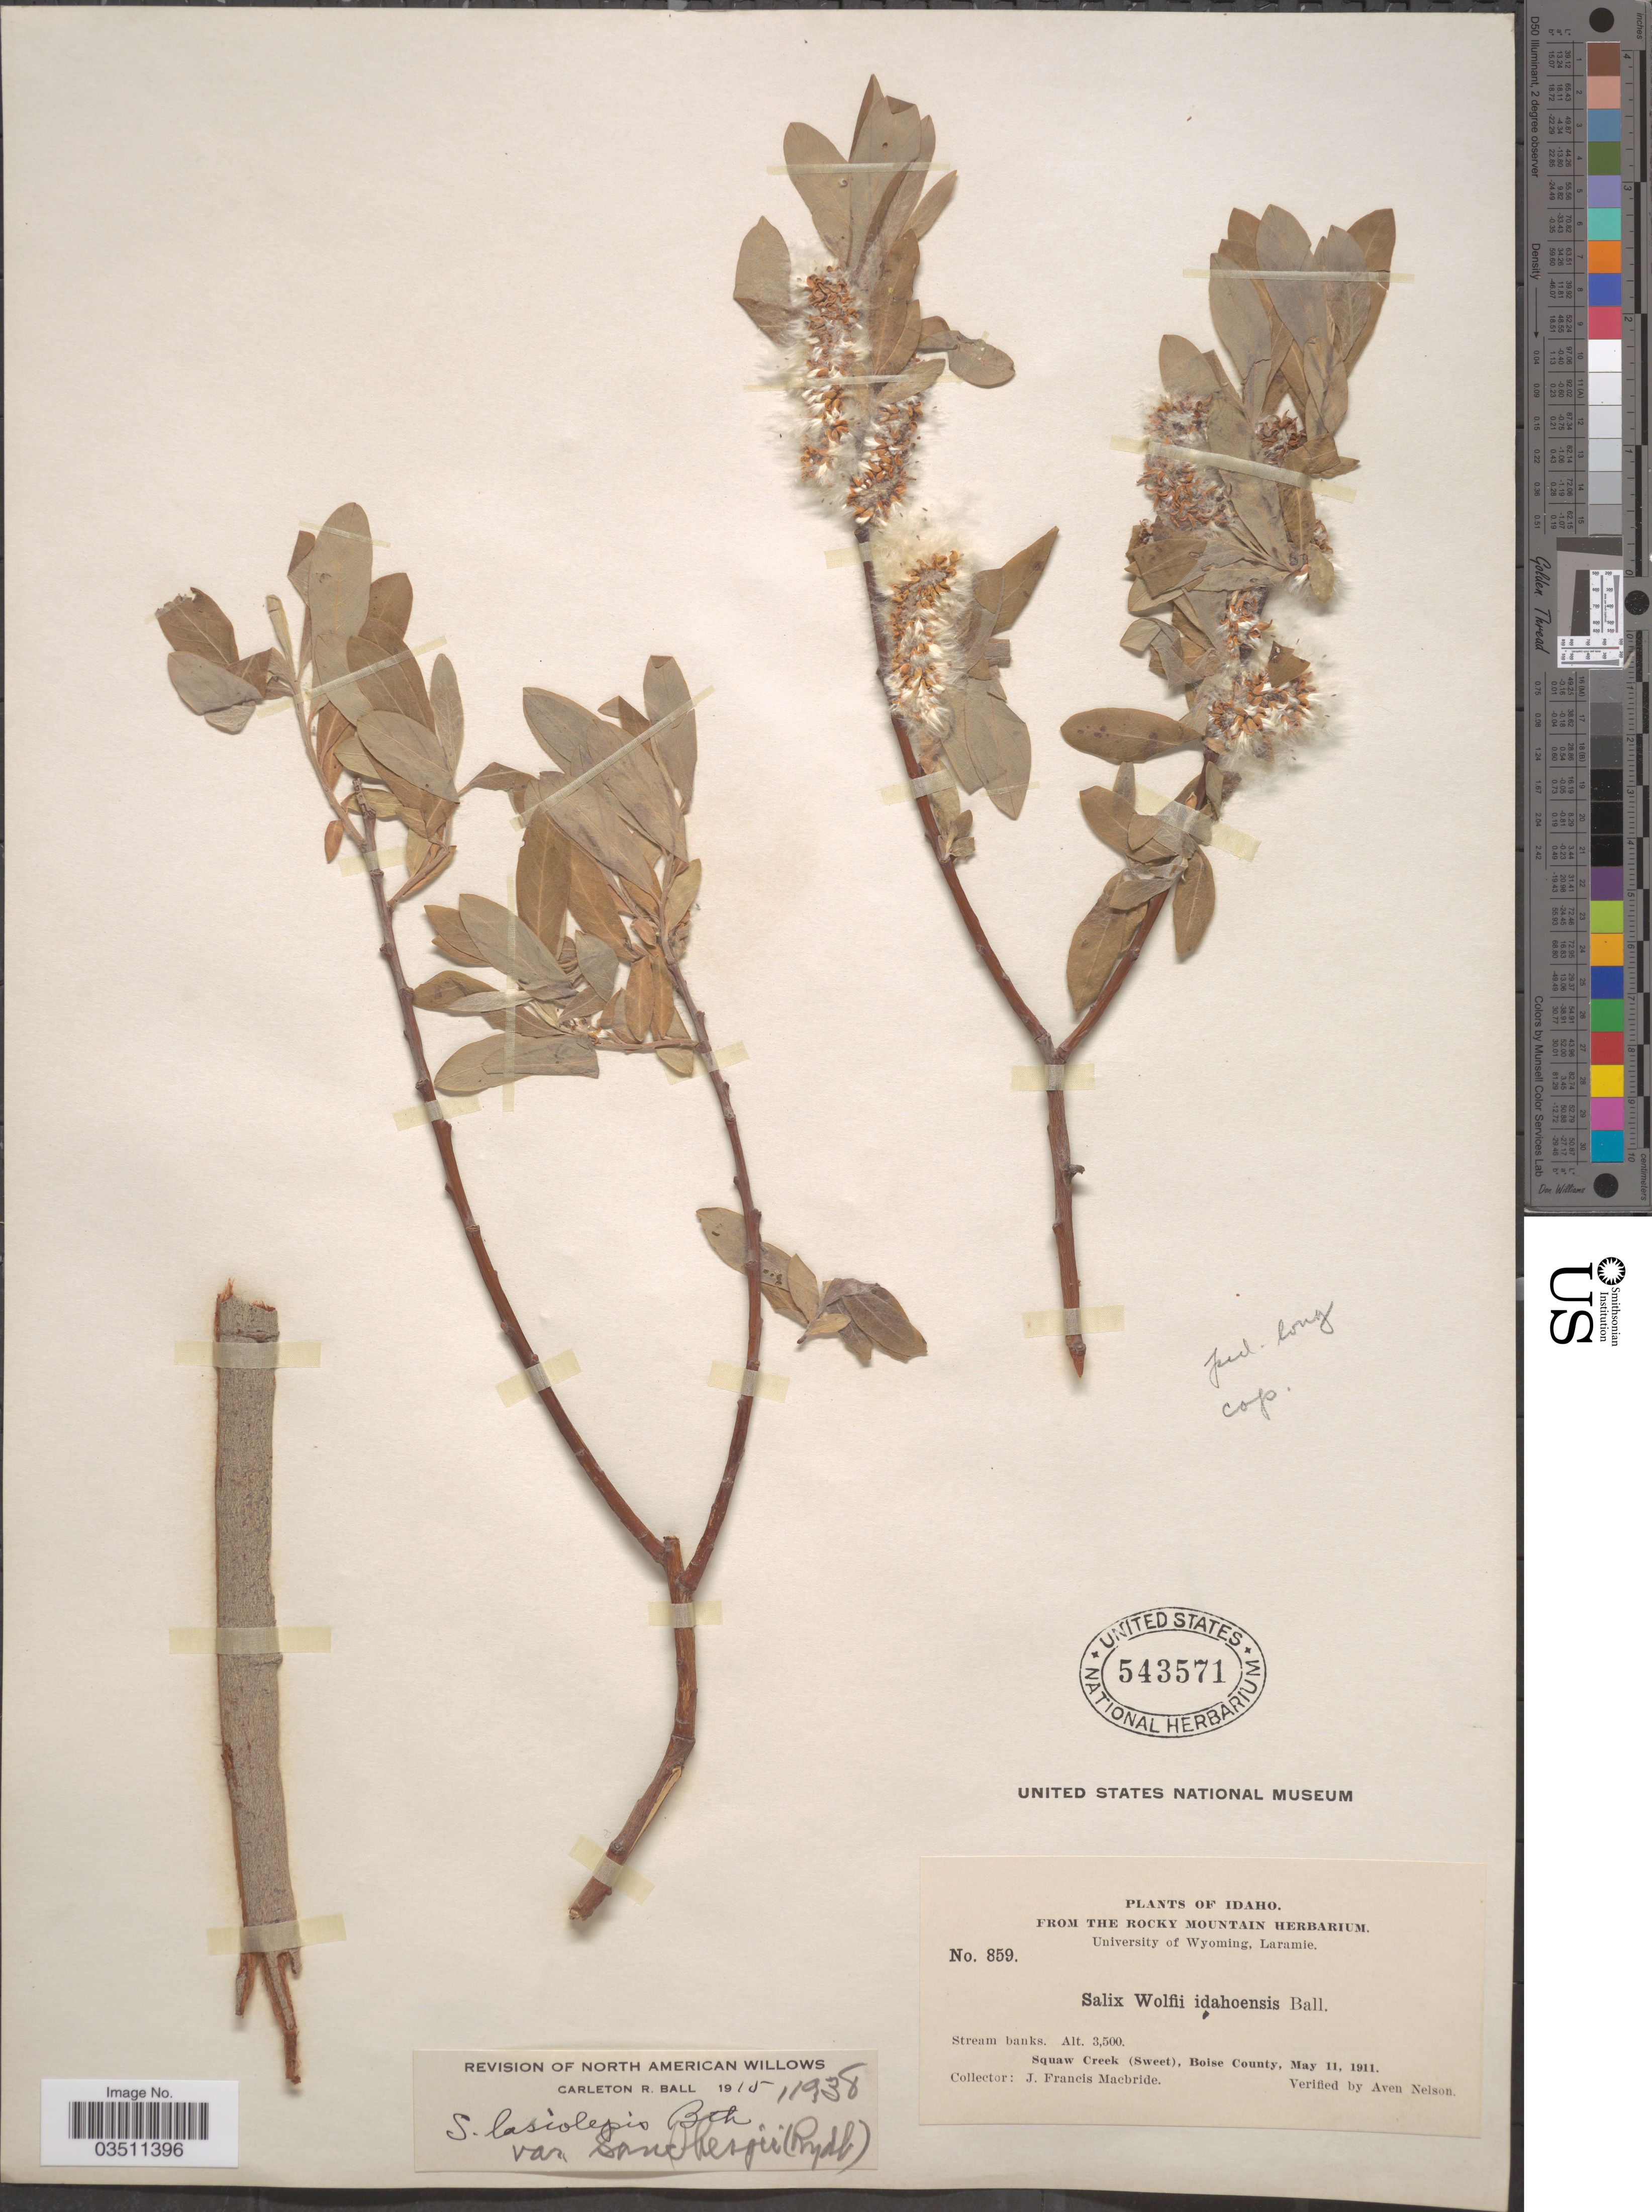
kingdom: Plantae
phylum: Tracheophyta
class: Magnoliopsida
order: Malpighiales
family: Salicaceae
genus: Salix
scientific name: Salix lasiolepis var. sandbergii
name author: (Rydb.) C.R. Ball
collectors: J. F. Macbride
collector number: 859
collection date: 1911-05-11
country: United States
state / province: Idaho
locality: Stream banks. Squaw Creek (Sweet), Boise County.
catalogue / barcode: US 543571